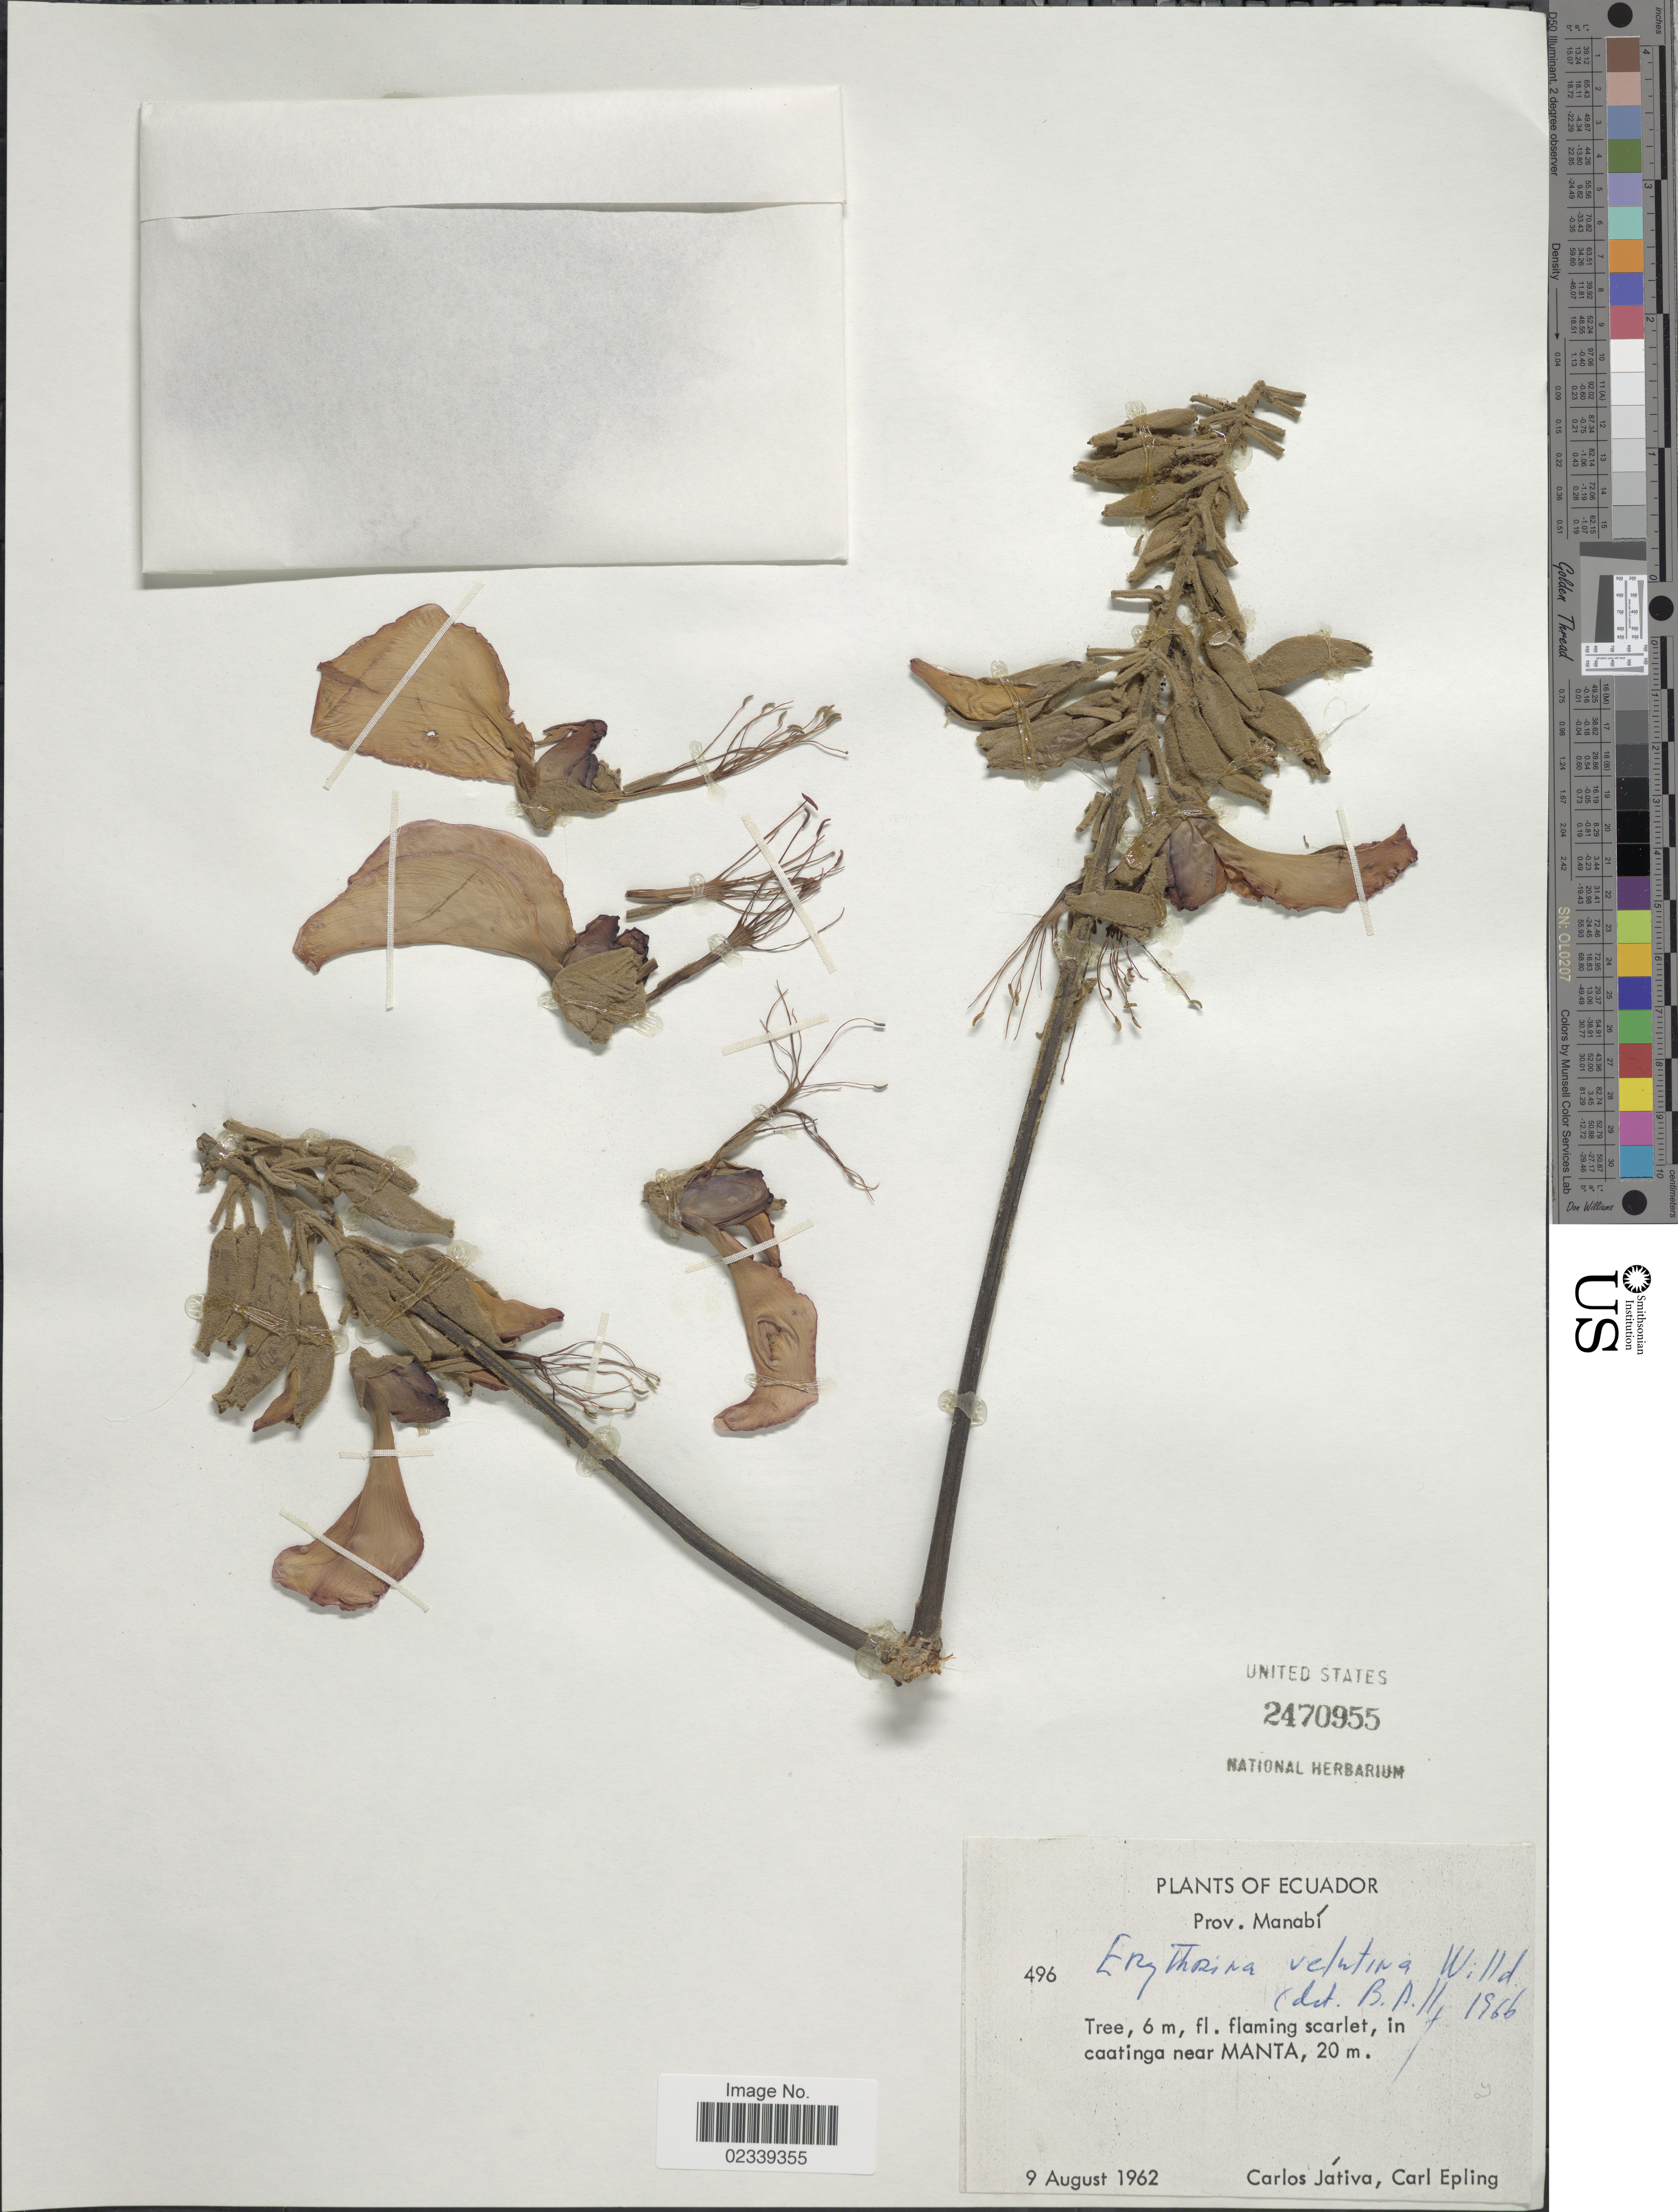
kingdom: Plantae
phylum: Tracheophyta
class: Magnoliopsida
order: Fabales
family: Fabaceae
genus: Erythrina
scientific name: Erythrina velutina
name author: Willd.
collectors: C. D. Játiva & C. C. Epling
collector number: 496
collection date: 1962-08-09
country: Ecuador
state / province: Manabí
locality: In caatinga near Manta.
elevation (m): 20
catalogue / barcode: US 2470955